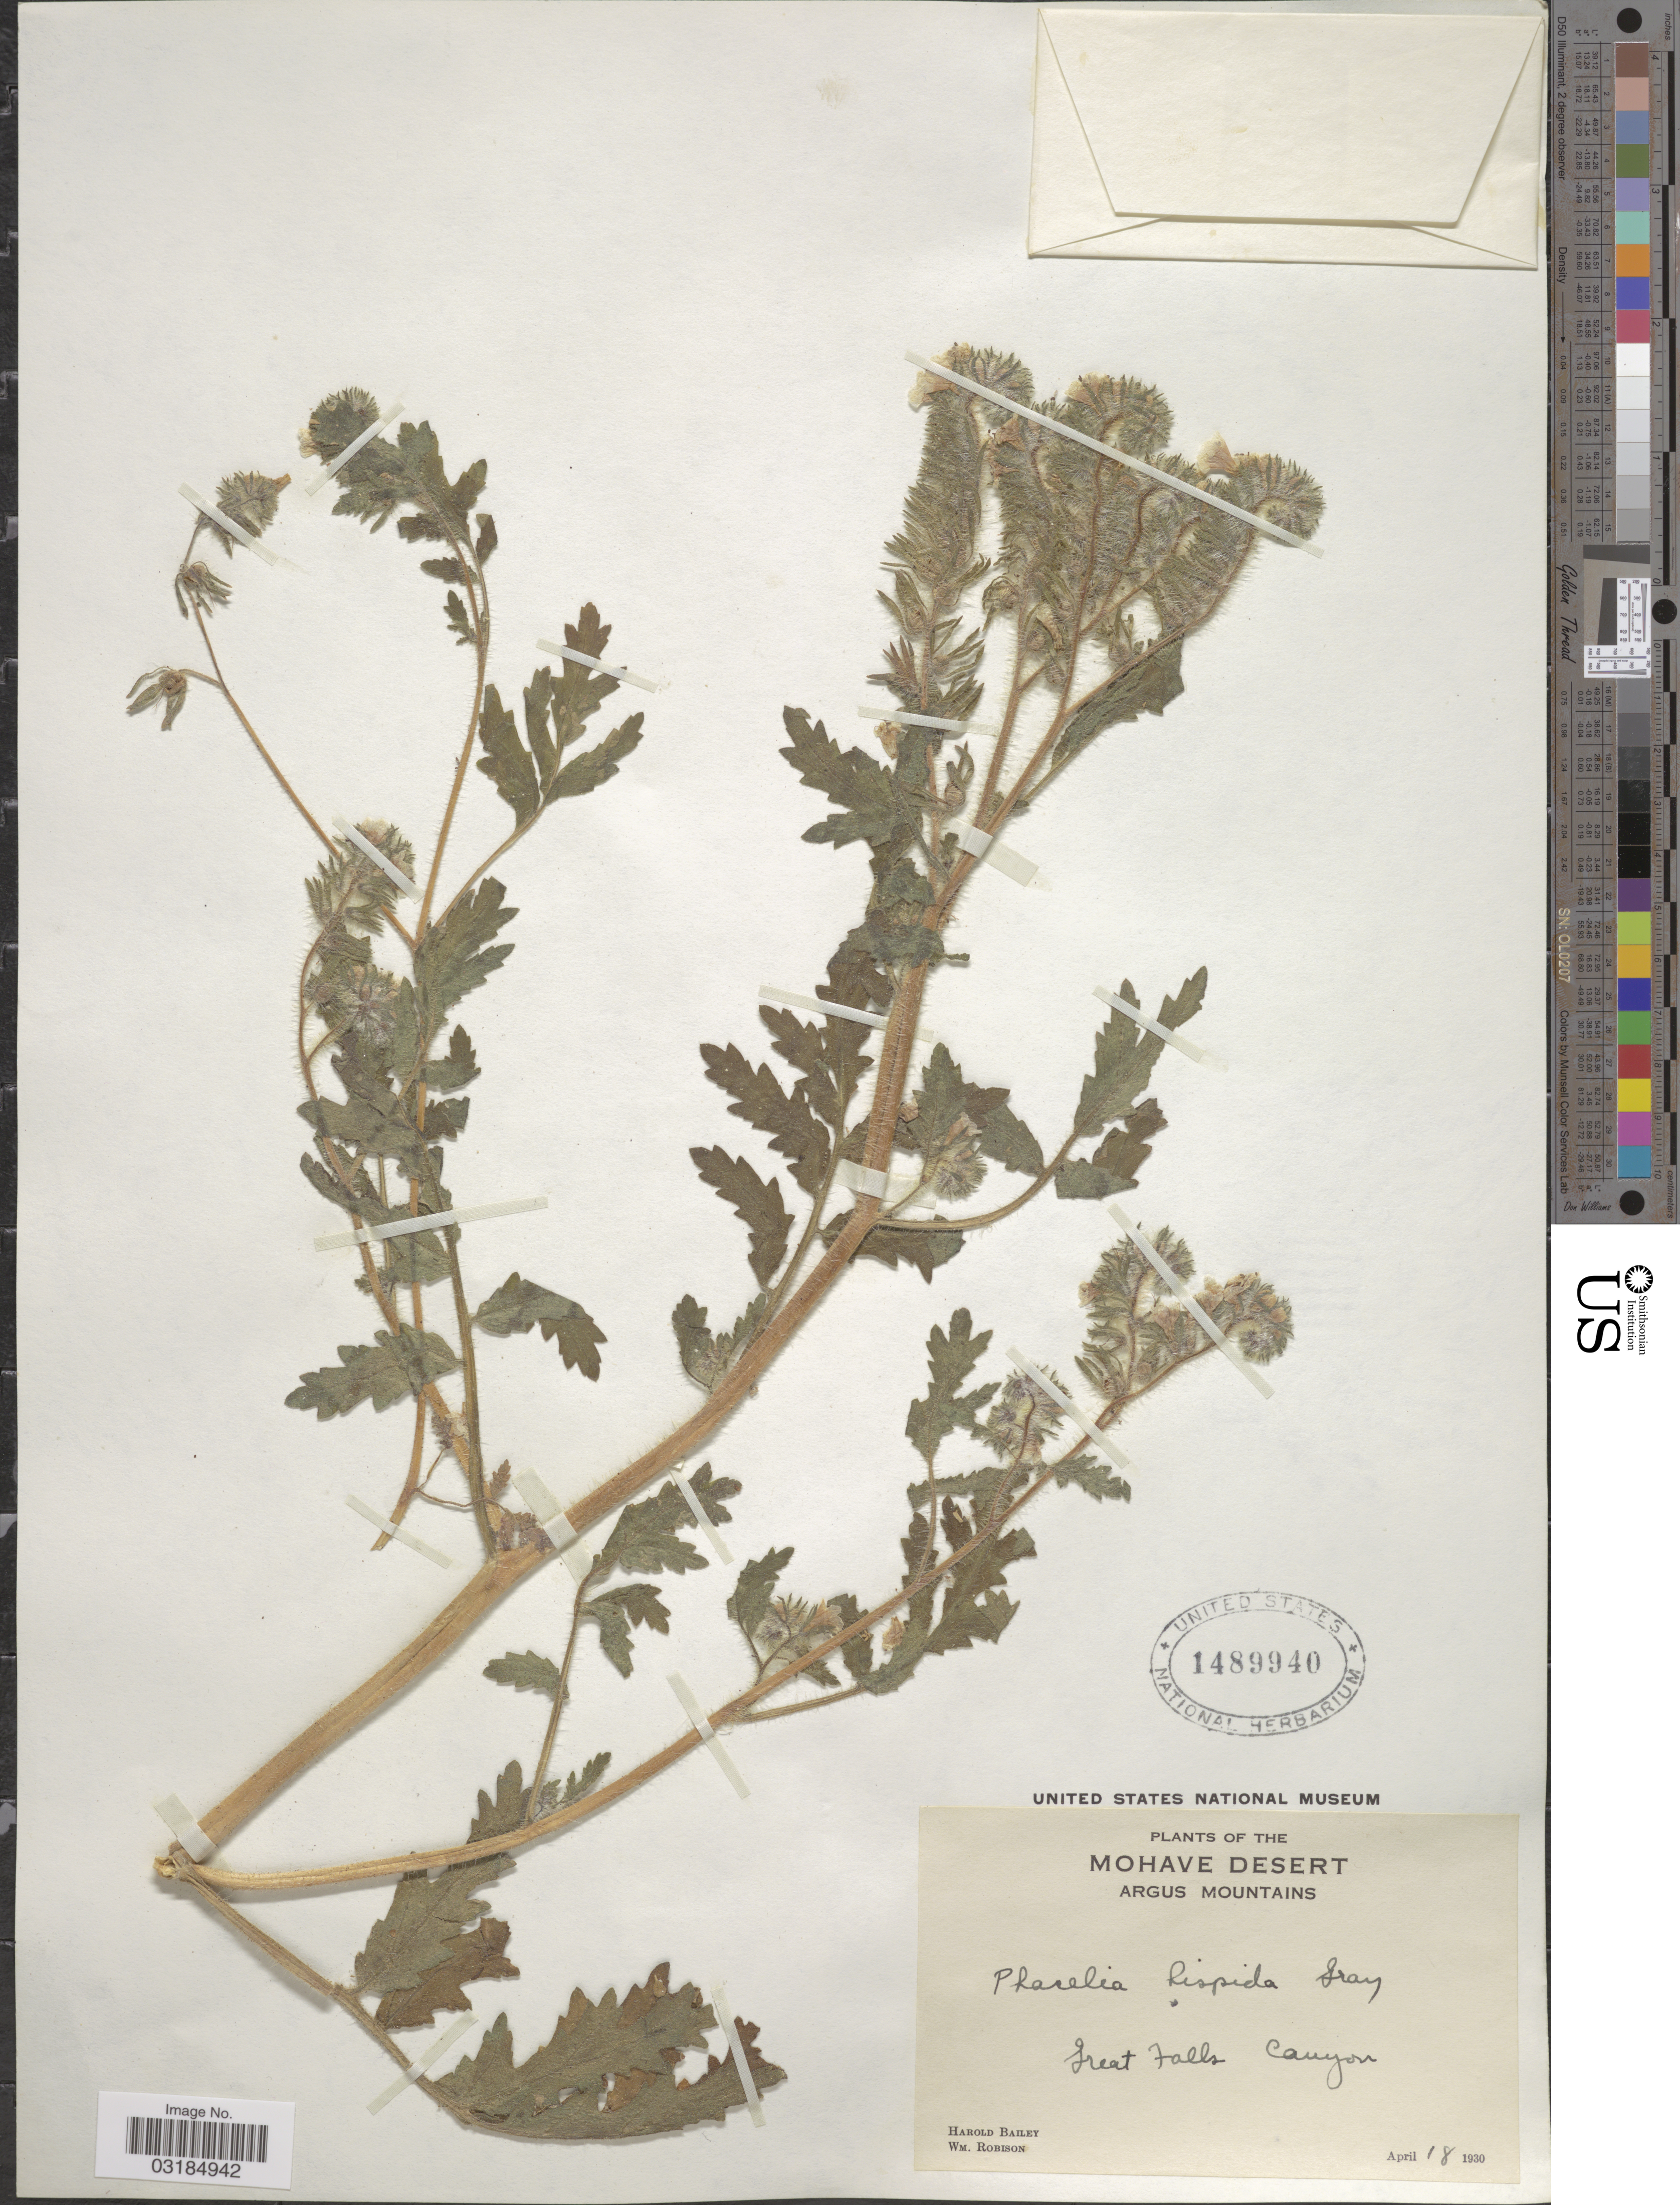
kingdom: Plantae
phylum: Tracheophyta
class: Magnoliopsida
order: Boraginales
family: Hydrophyllaceae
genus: Phacelia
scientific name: Phacelia cicutaria var. hispida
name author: (A. Gray) J.T. Howell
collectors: H. Bailey & W. Robison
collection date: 1930-04-18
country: United States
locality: Mohave Desert. Argus Mountains. Great Falls Canyon.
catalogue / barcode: US 1489940